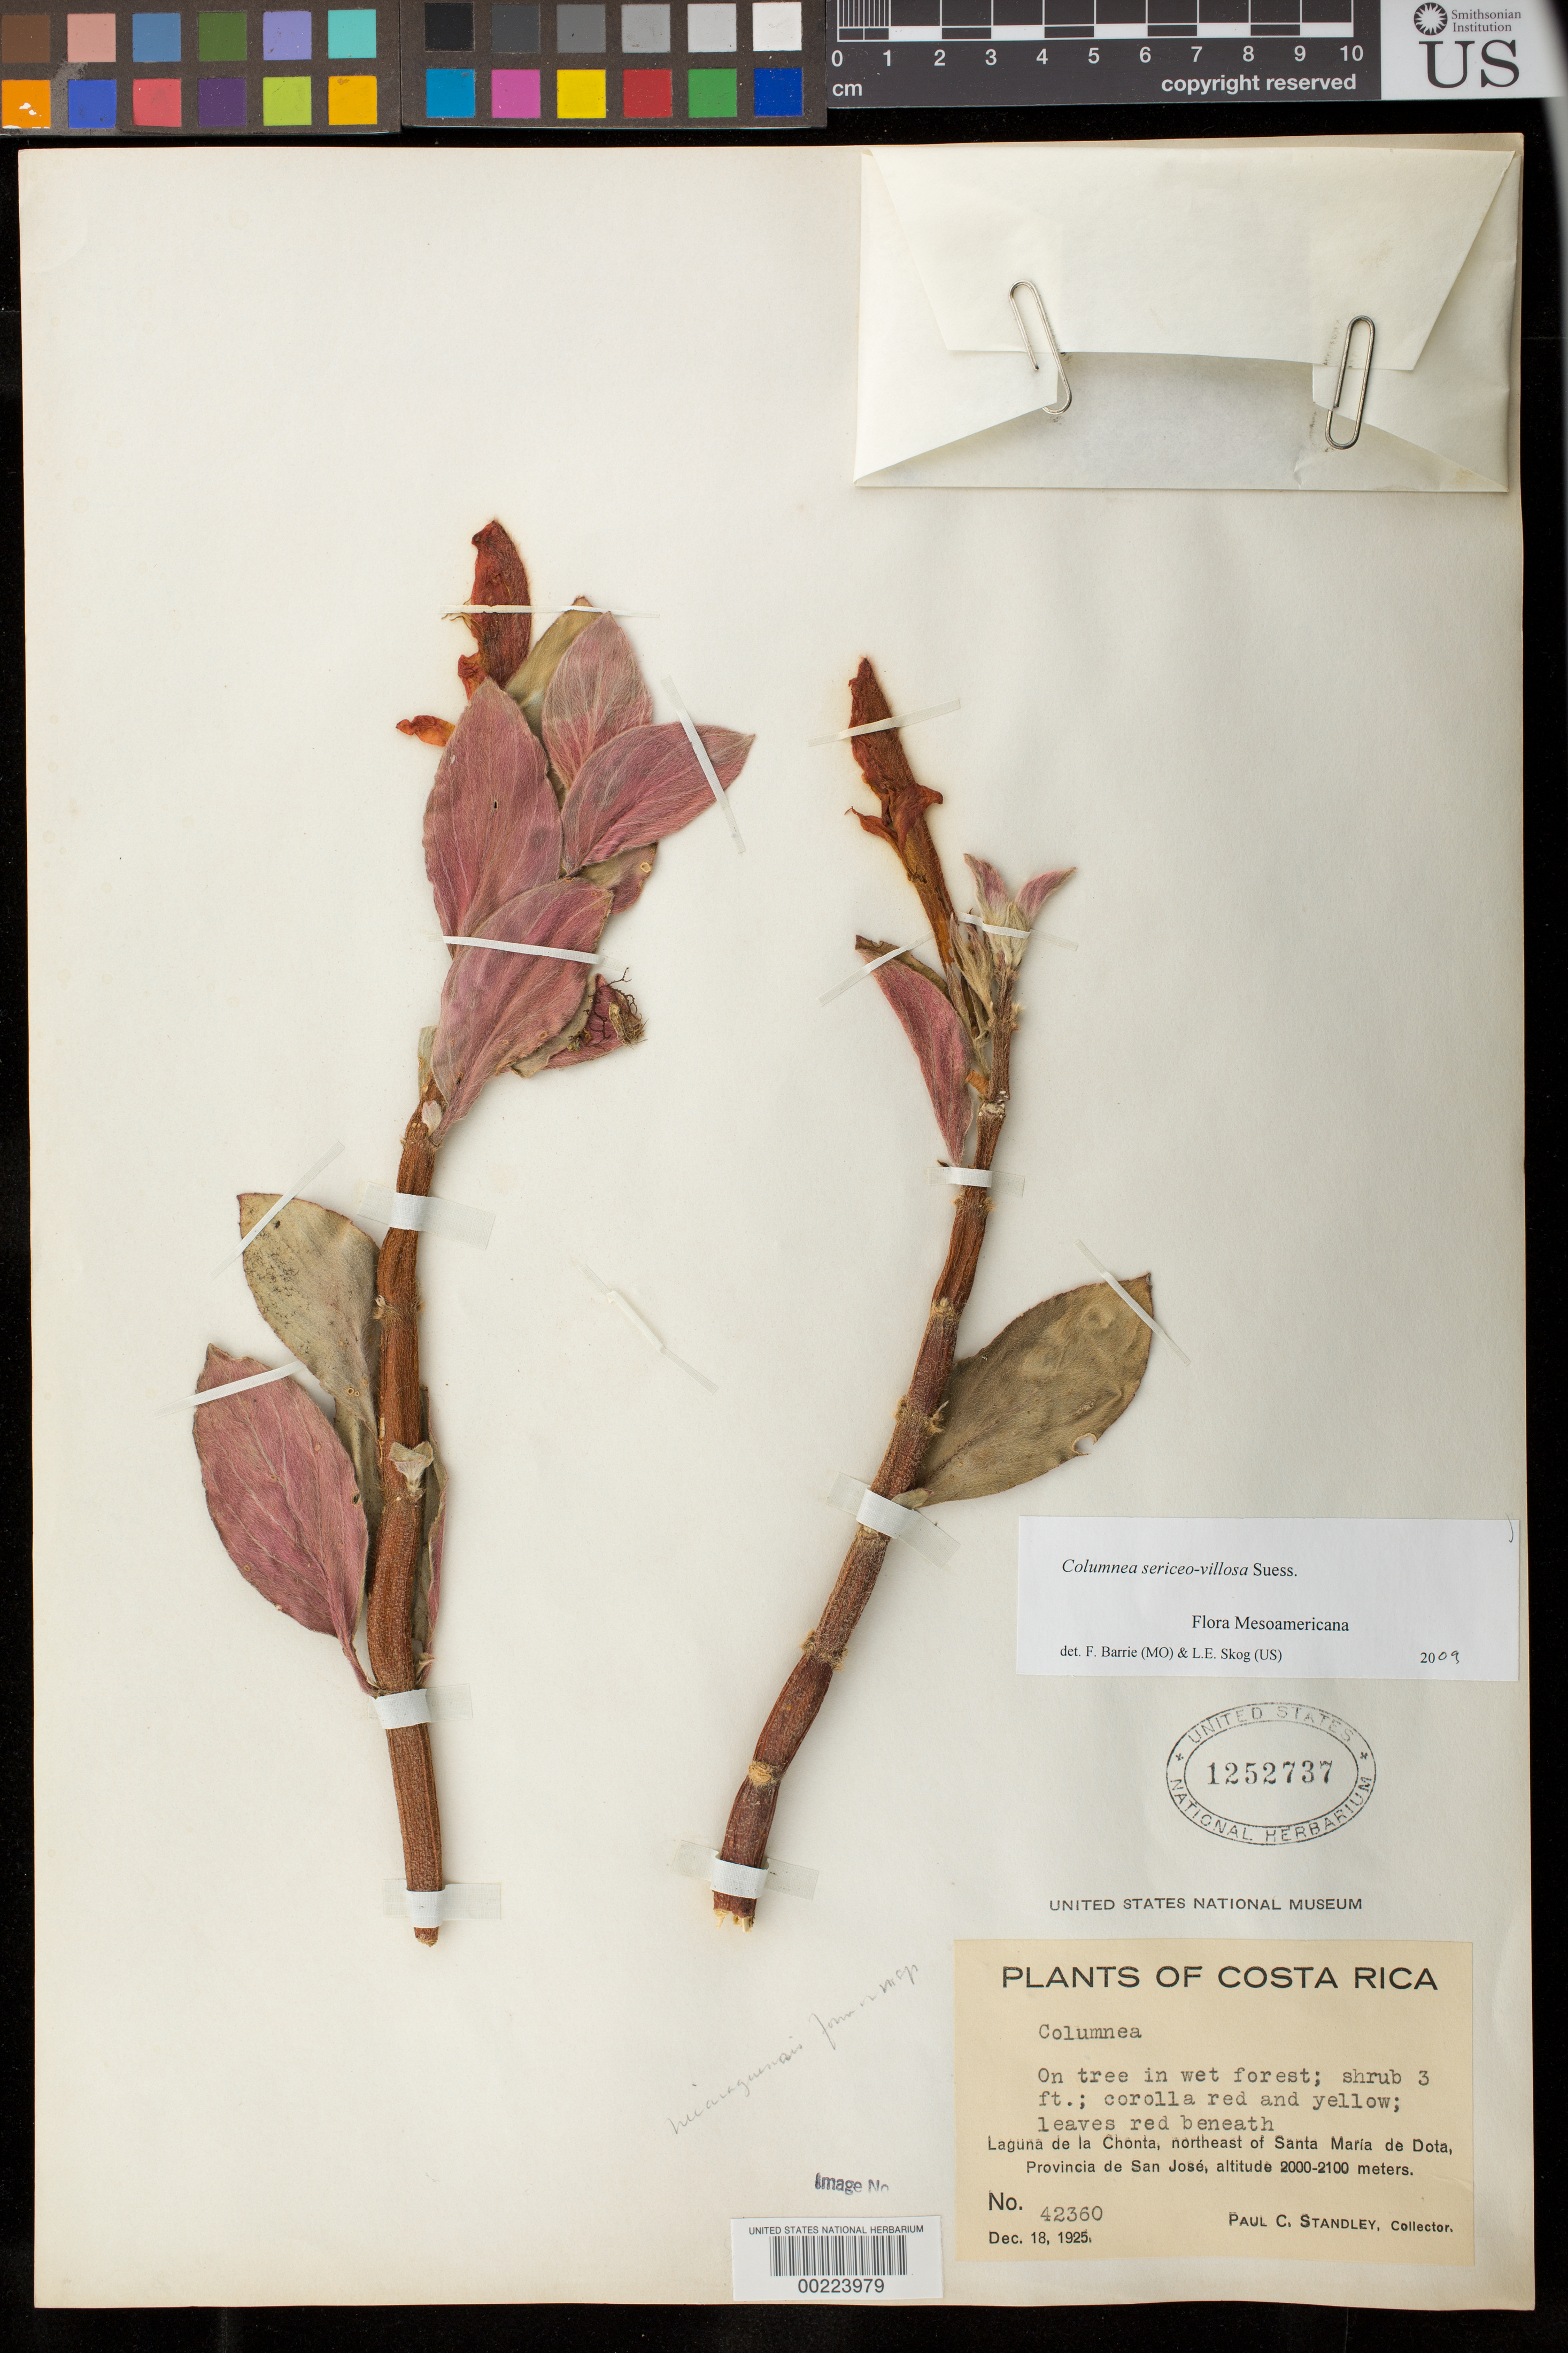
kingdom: Plantae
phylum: Tracheophyta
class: Magnoliopsida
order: Lamiales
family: Gesneriaceae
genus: Columnea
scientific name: Columnea magnifica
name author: Klotzsch & Hanst. ex Oerst.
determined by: Skog, Laurence E.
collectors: P. C. Standley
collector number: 42360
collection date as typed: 18 Dec 1925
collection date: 1925-12-18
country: Costa Rica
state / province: San José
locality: Laguna de La Chonta, NE of Santa Maria de Dota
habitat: On tree in wet forest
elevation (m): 2000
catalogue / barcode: US 1252737